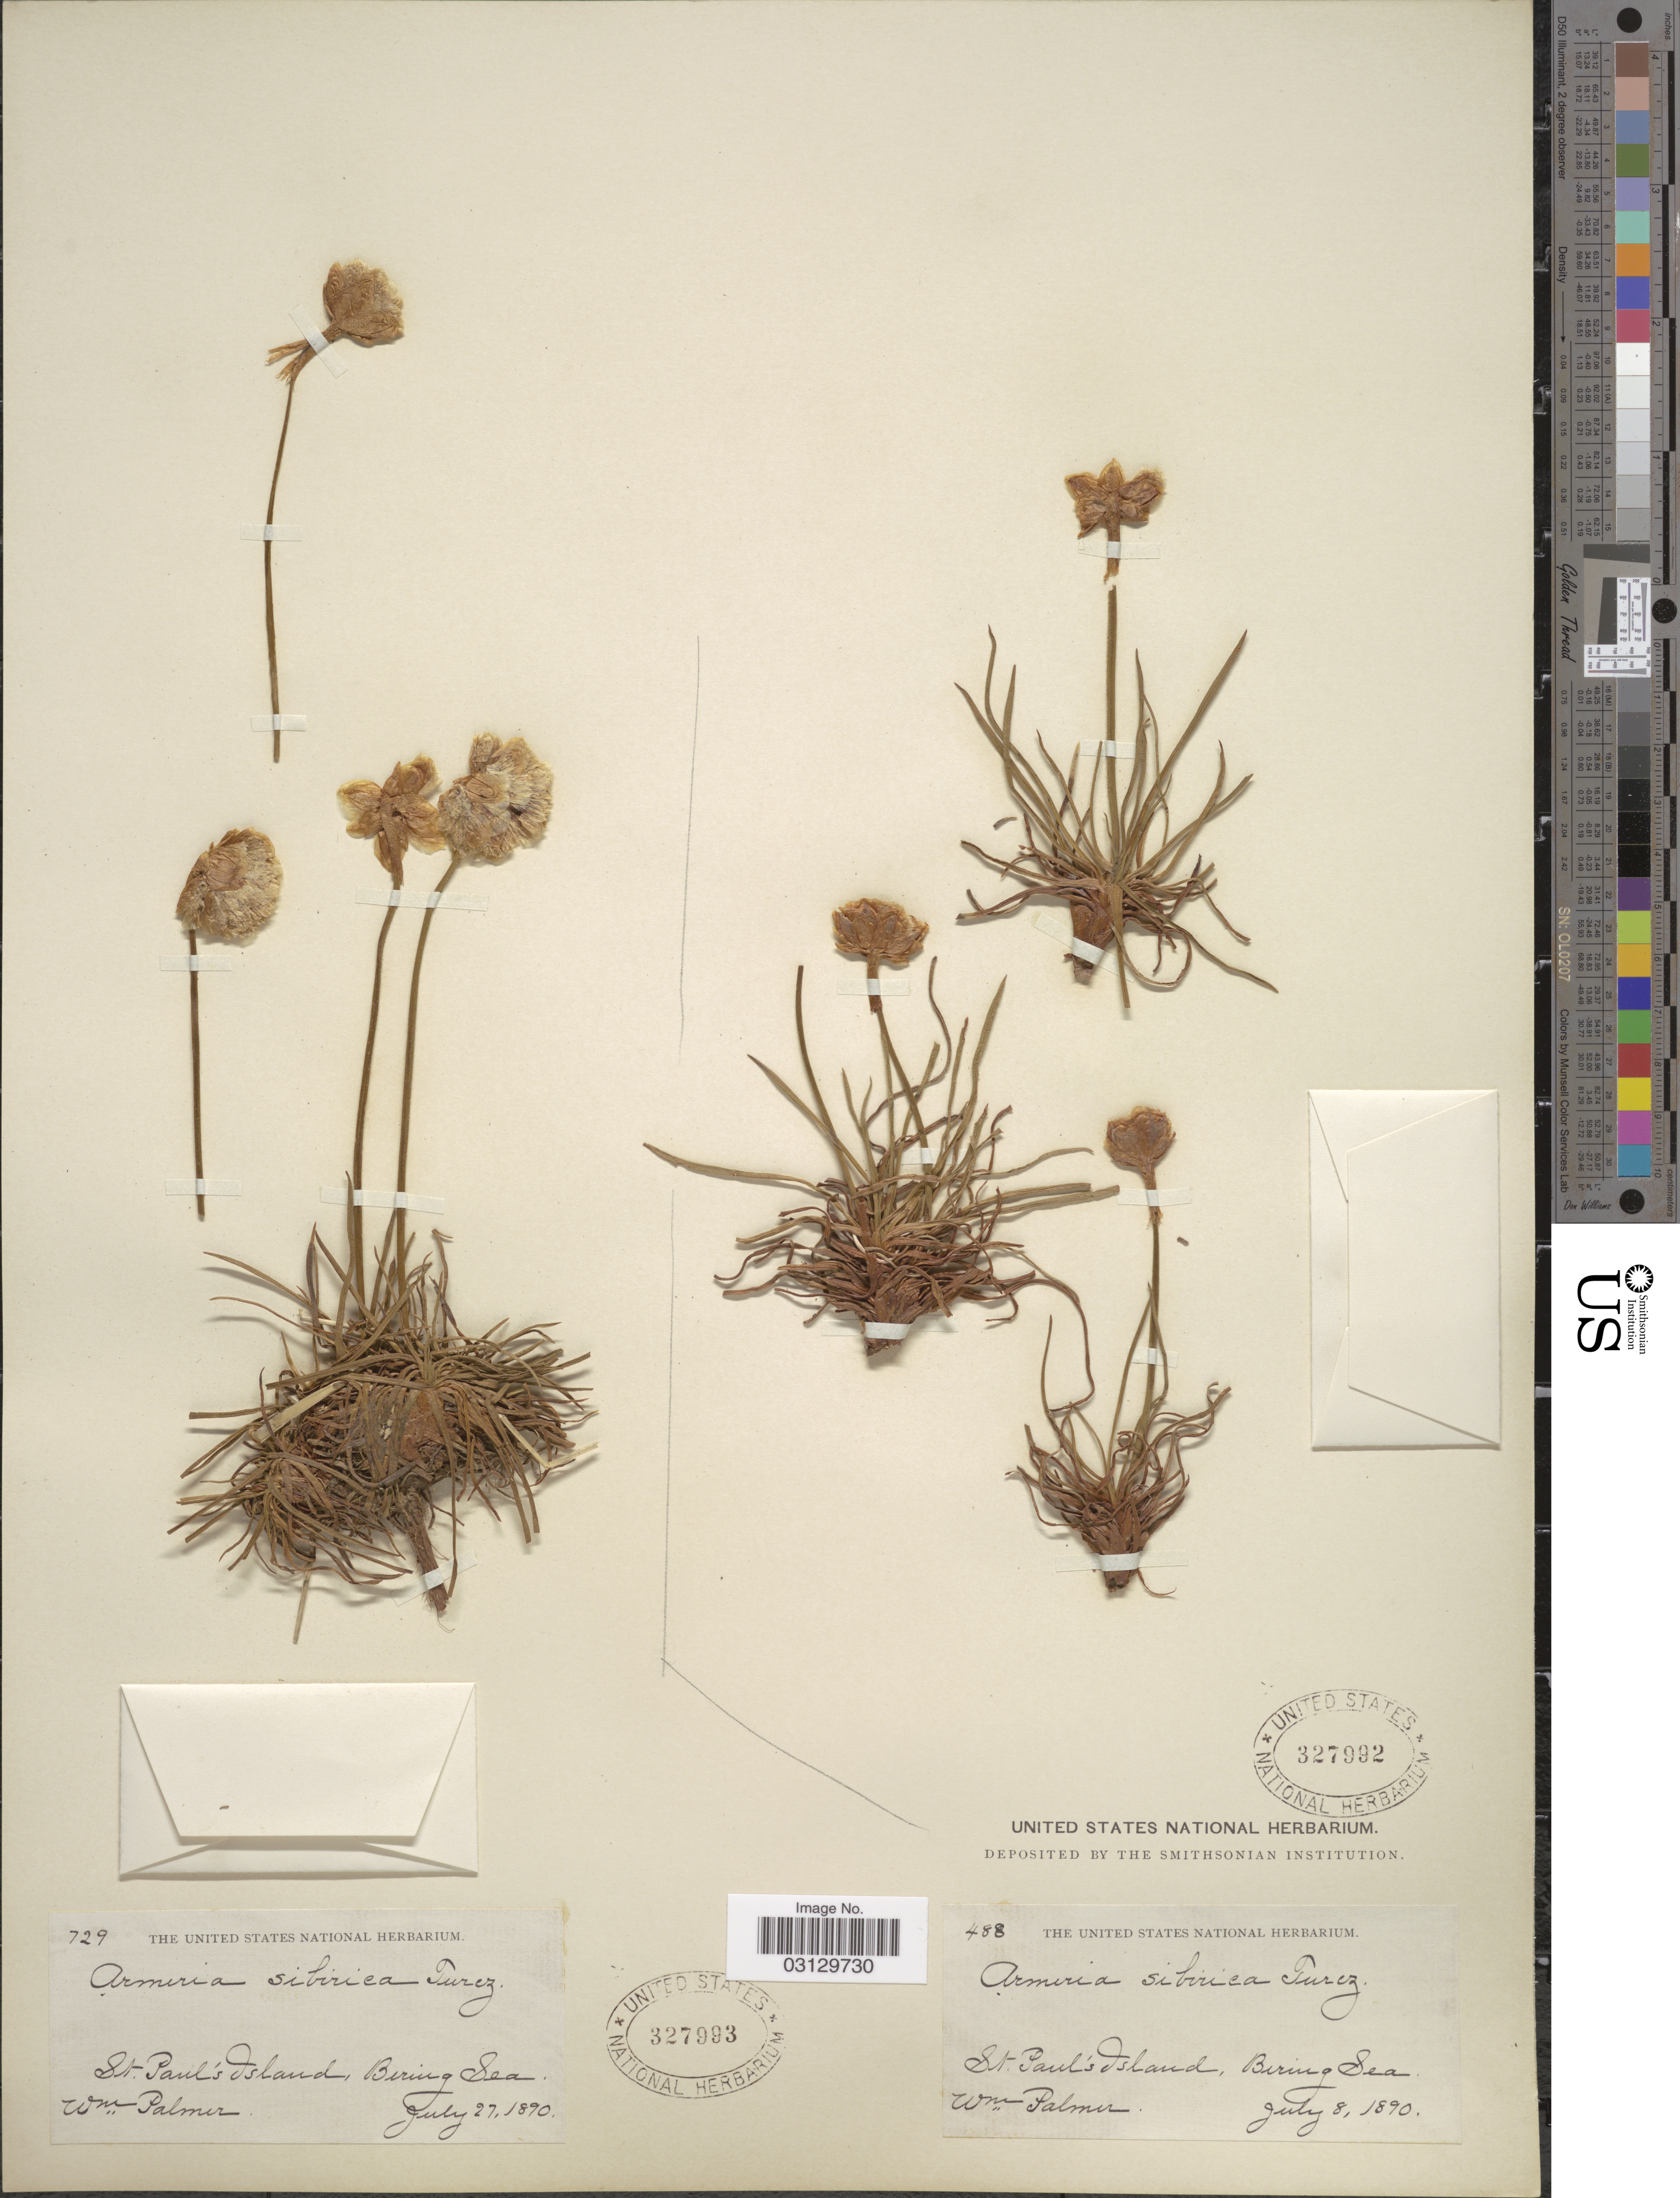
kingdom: Plantae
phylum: Tracheophyta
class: Magnoliopsida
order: Caryophyllales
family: Plumbaginaceae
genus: Armeria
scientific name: Armeria maritima subsp. sibirica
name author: (Turcz. ex Boiss.) Nyman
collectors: W. Palmer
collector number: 488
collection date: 1890-07-08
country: United States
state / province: Alaska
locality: St. Paul's Island, Bering Sea.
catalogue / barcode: US 327992-2